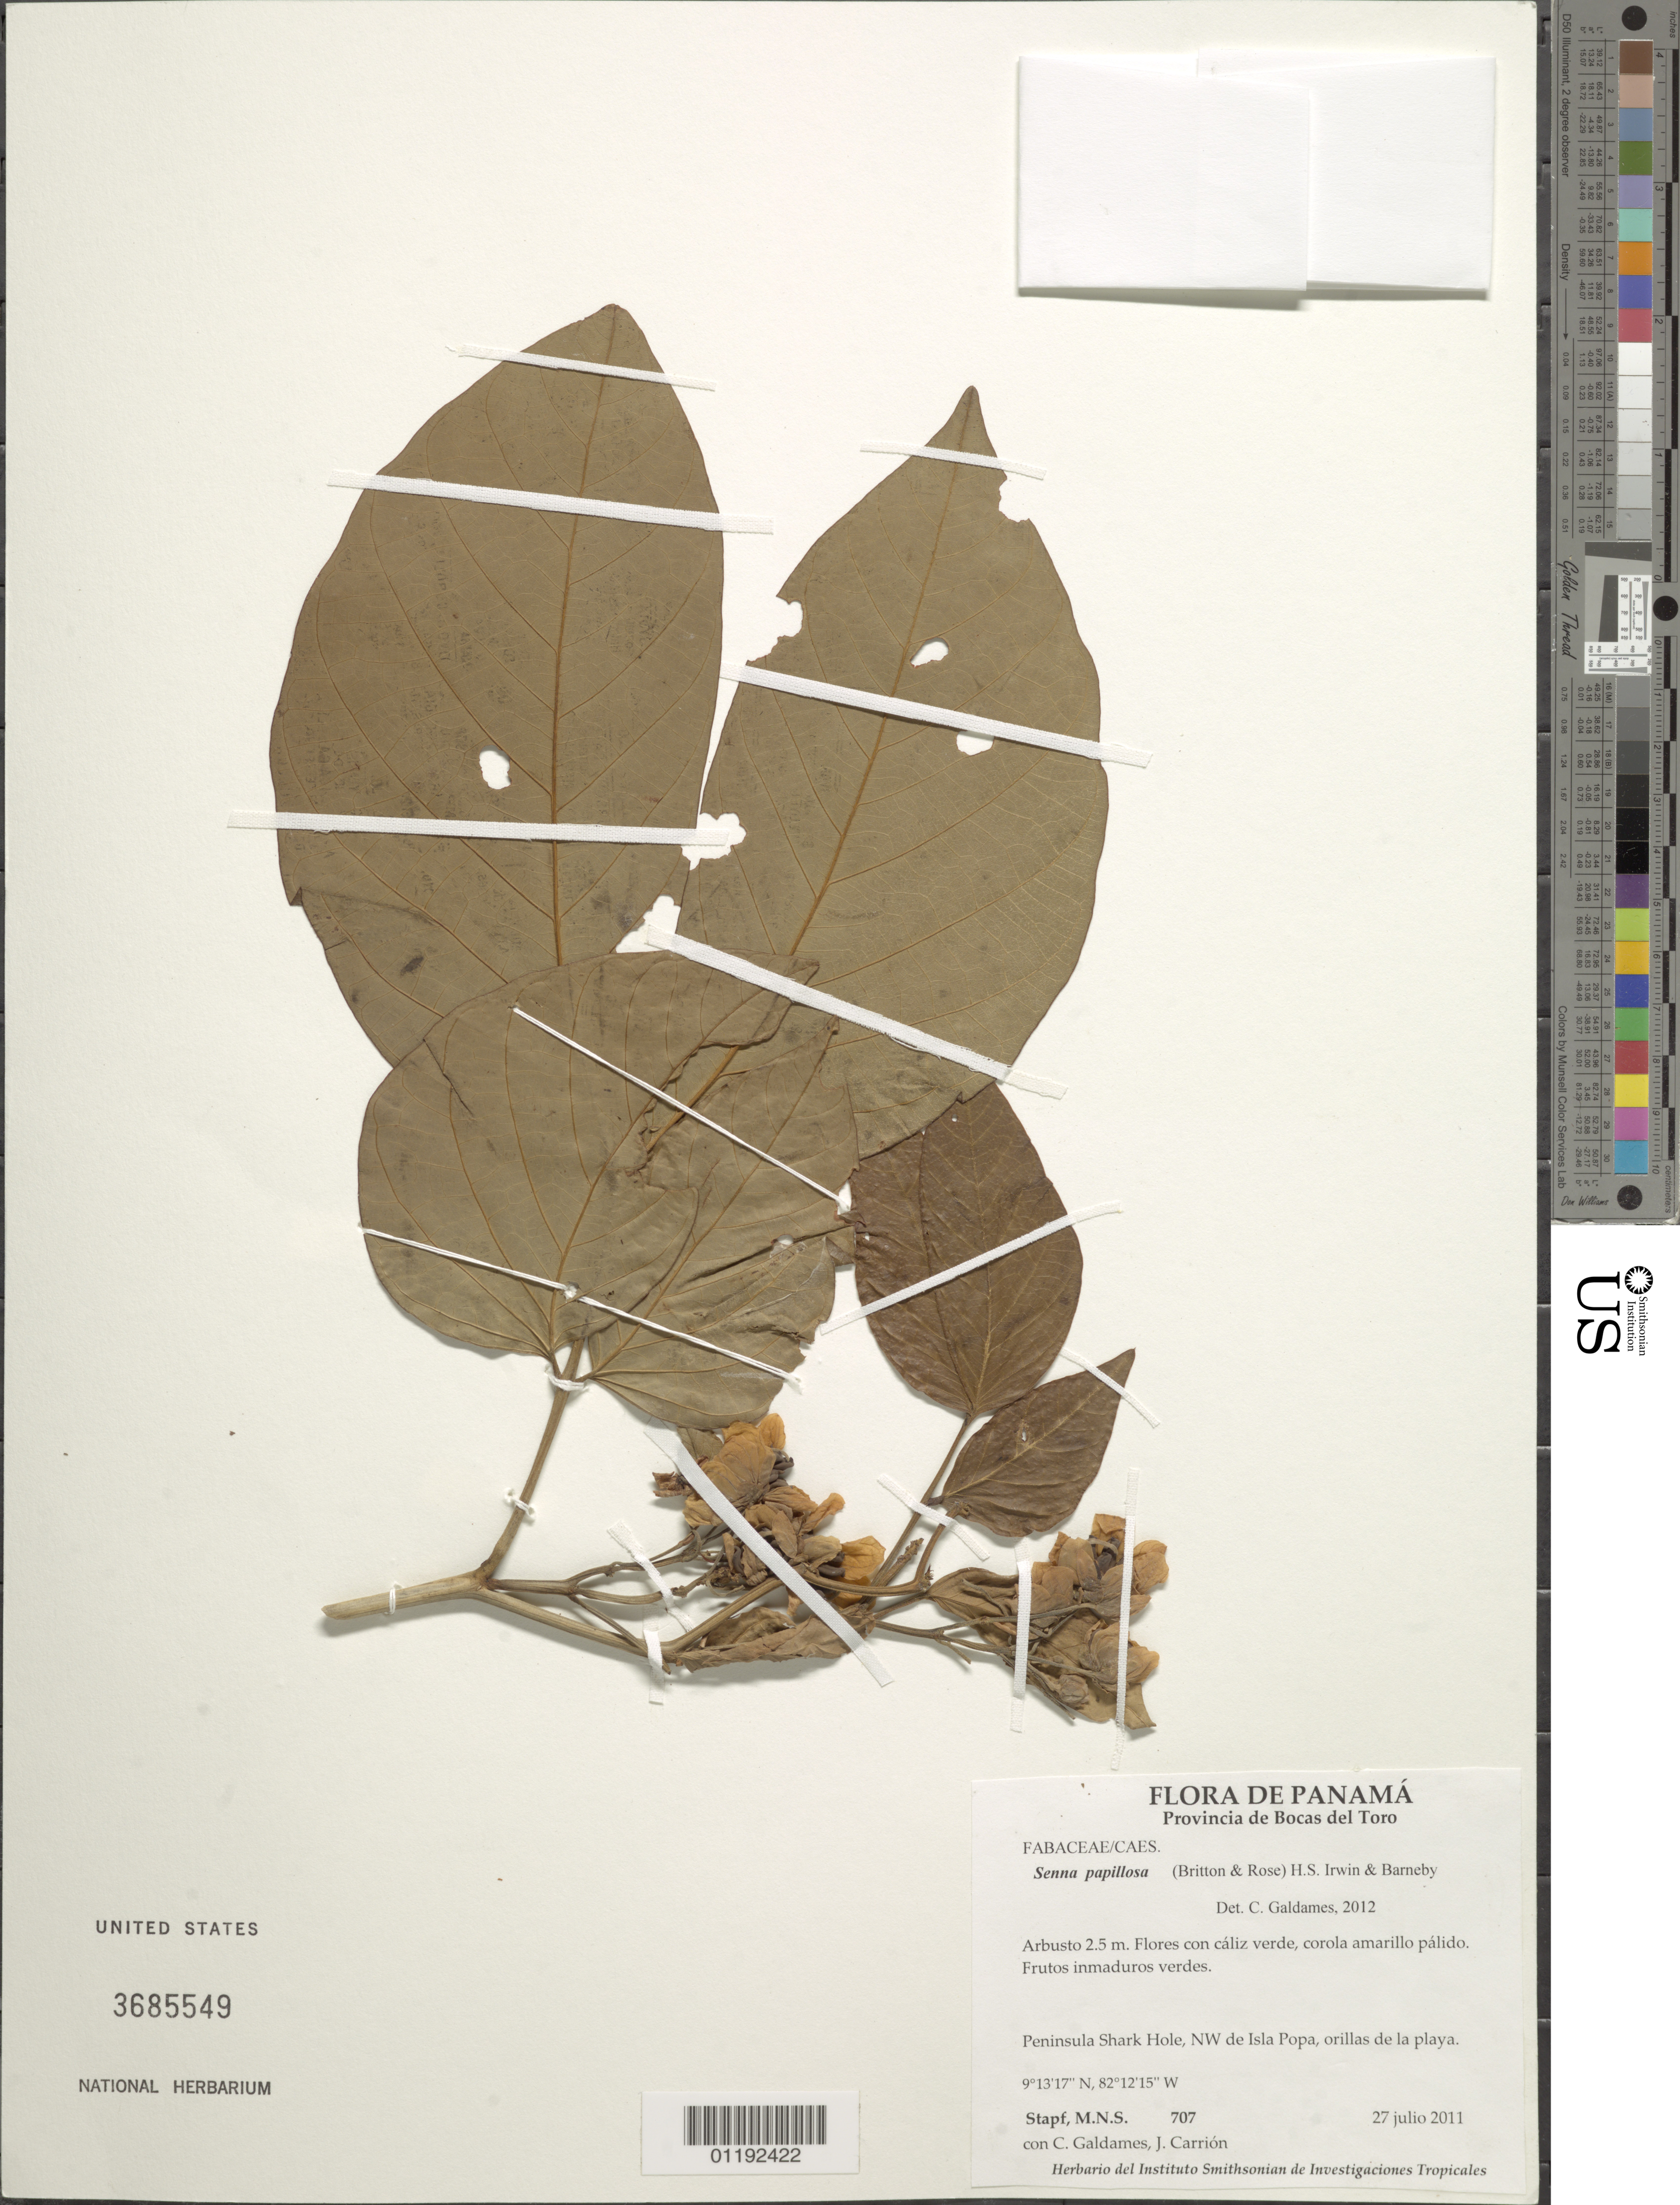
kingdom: Plantae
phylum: Tracheophyta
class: Magnoliopsida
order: Fabales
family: Fabaceae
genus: Senna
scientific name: Senna papillosa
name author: (Britton & Rose) H.S. Irwin & Barneby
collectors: M. Stapf, C. Galdames & J. F. Carrión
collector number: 707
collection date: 2011-07-27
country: Panama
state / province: Bocas del Toro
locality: Peninsula Shark Hole, NW de Isla Popa.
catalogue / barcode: US 3685549